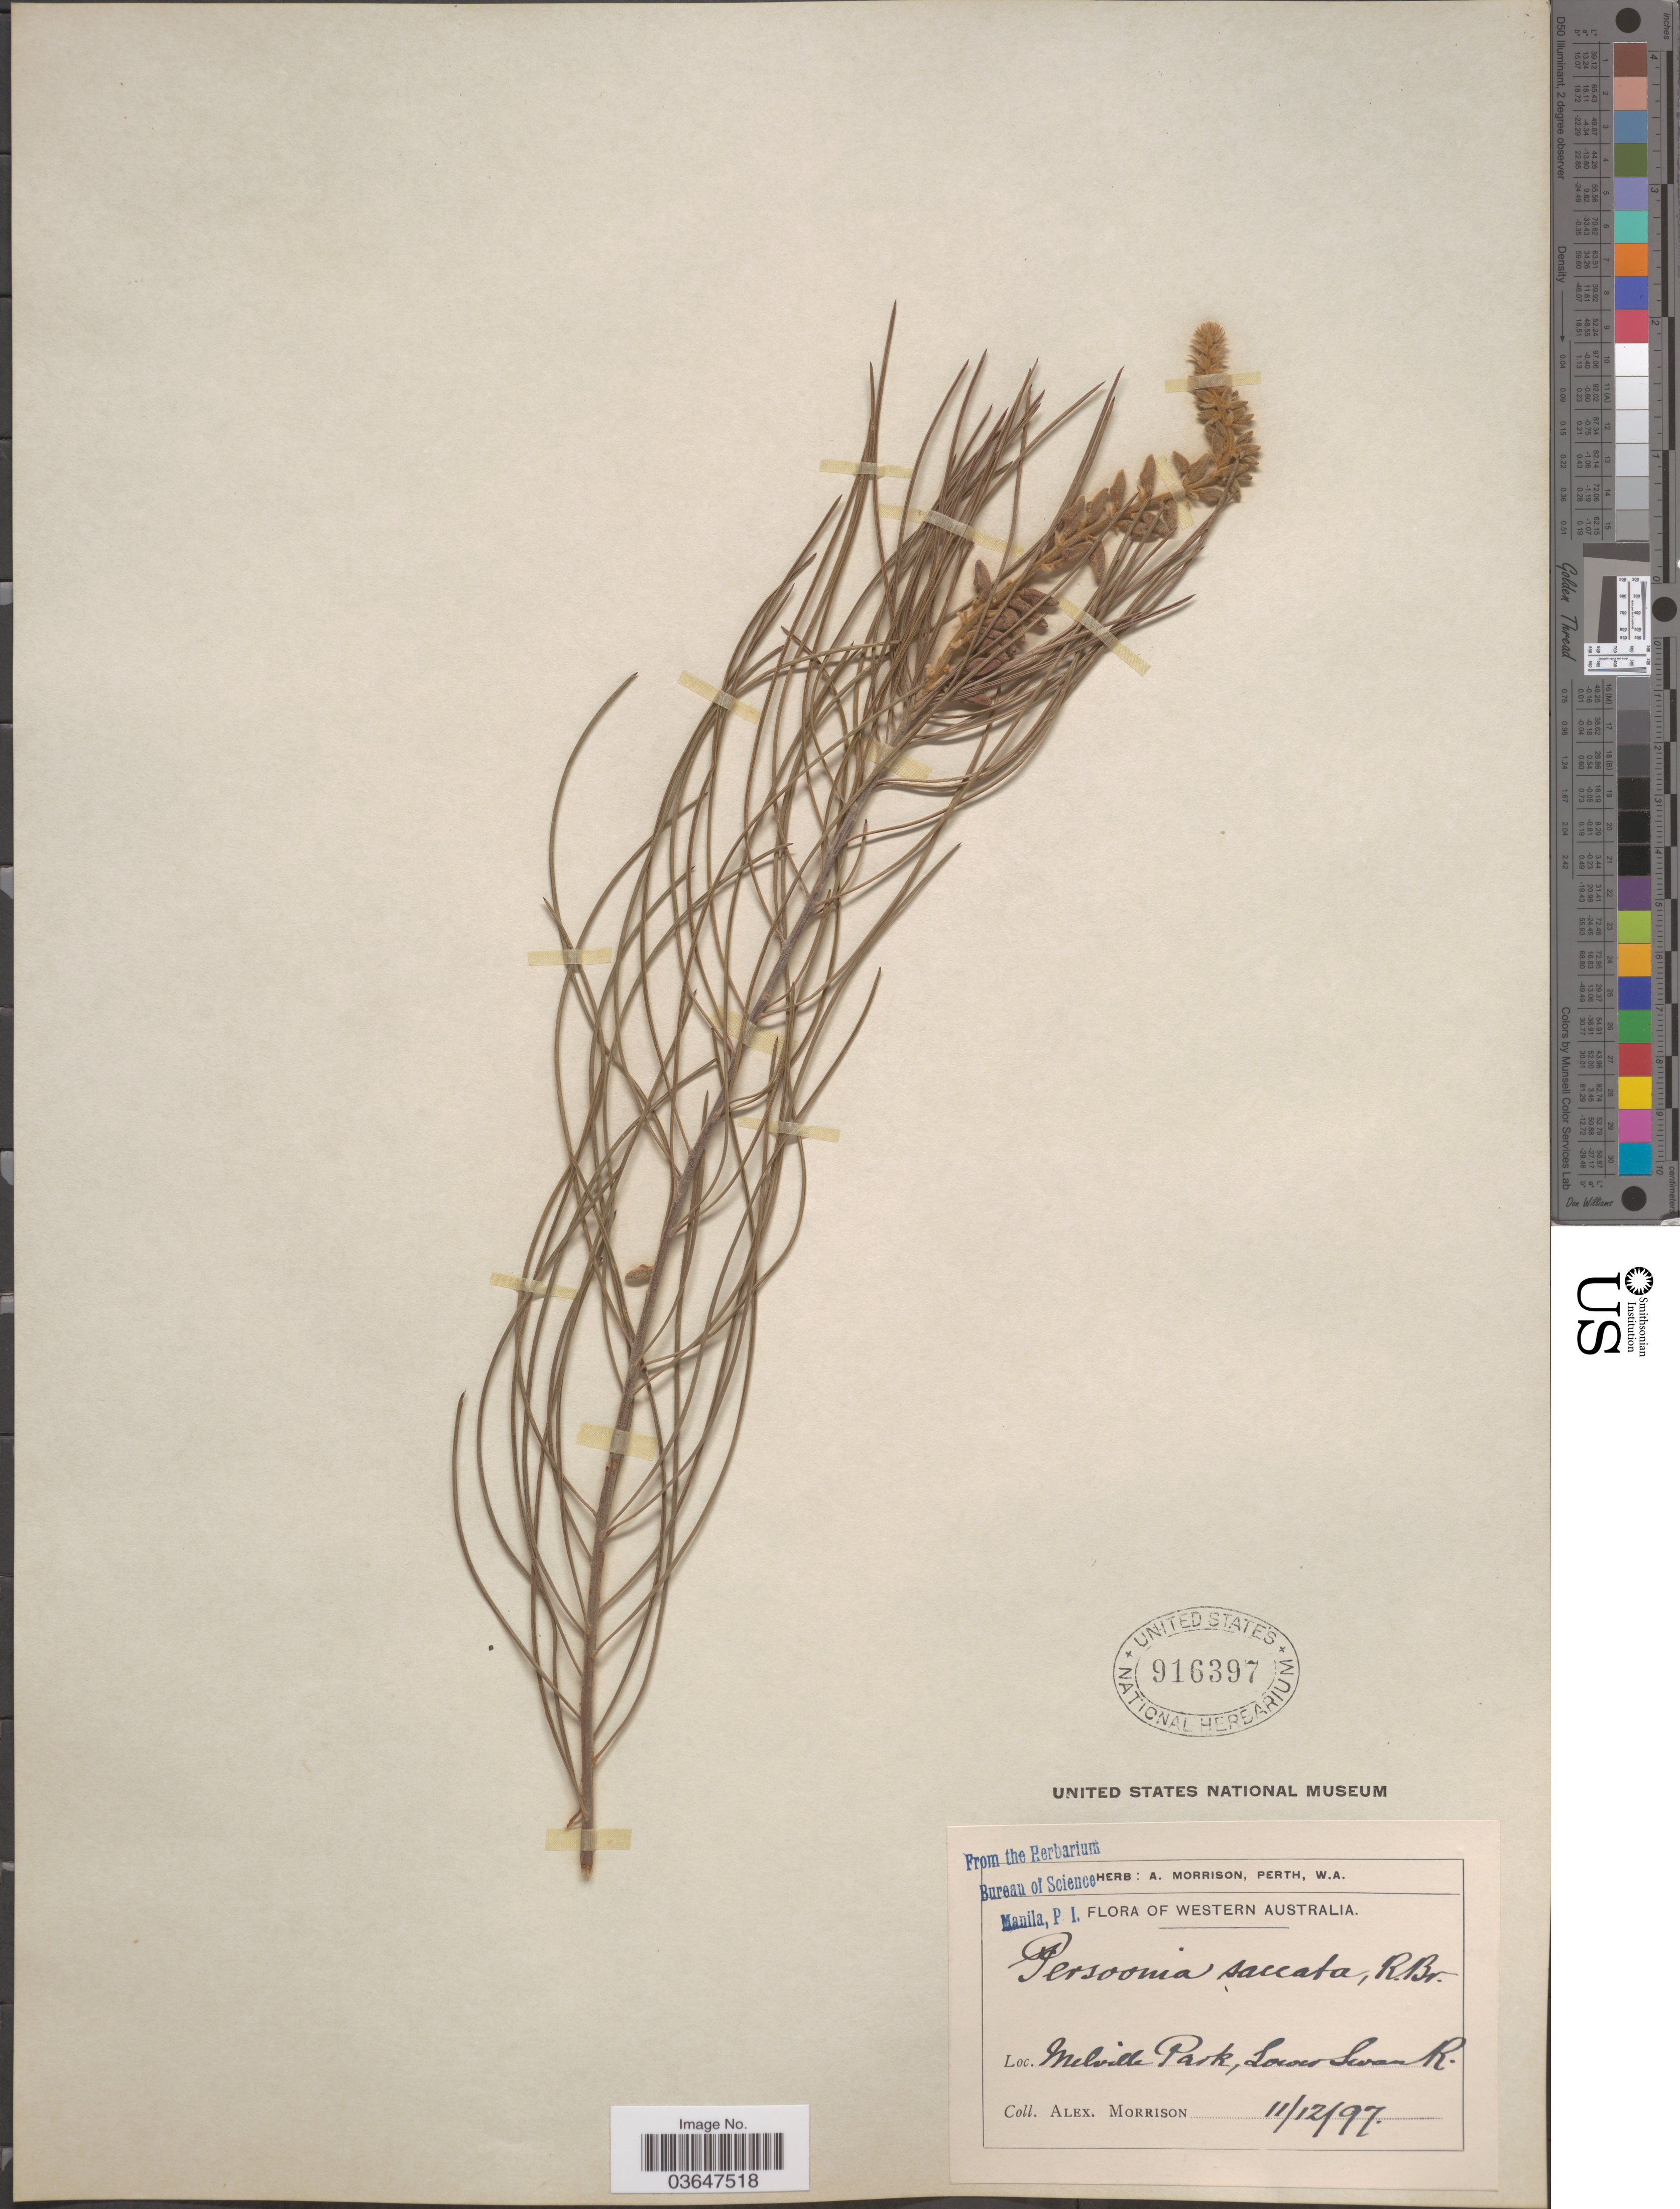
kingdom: Plantae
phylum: Tracheophyta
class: Magnoliopsida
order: Proteales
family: Proteaceae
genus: Persoonia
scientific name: Persoonia saccata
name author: R. Br.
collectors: A. Morrison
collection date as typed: Transcribed d/m/y: 11/12/97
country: Australia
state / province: Western Australia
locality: Melville Park, Lower Swan R.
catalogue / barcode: US 916397